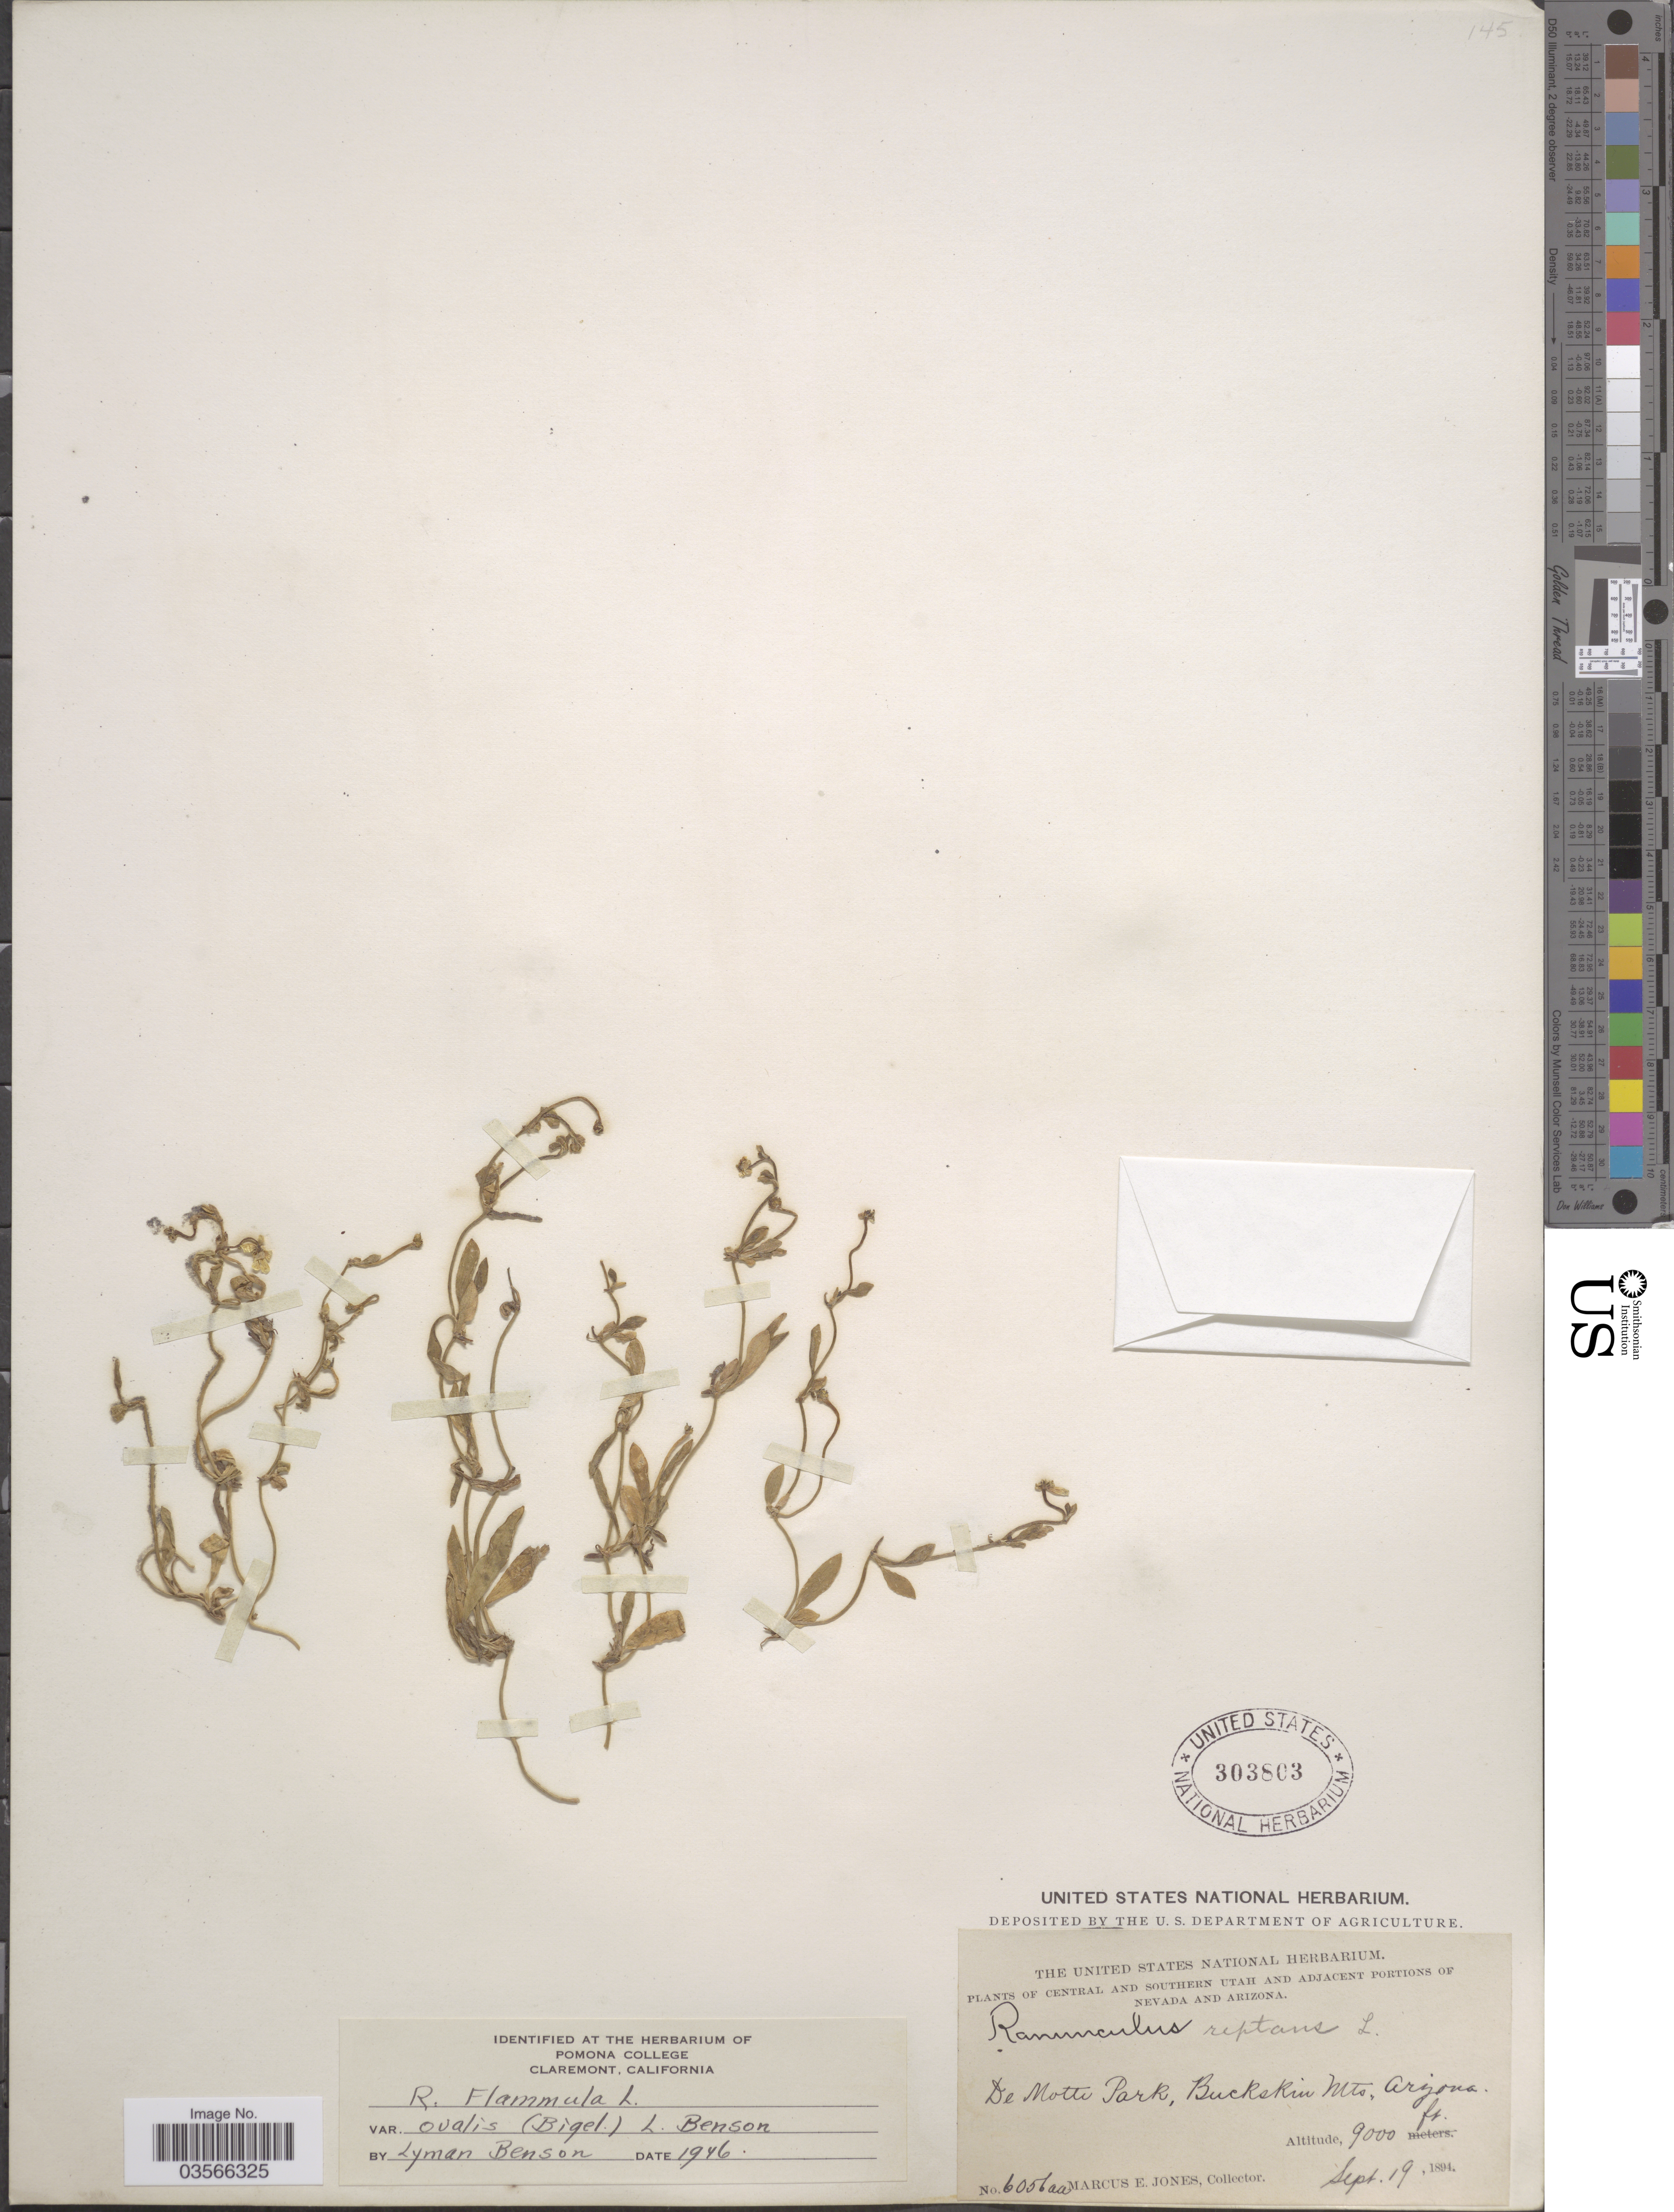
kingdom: Plantae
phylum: Tracheophyta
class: Magnoliopsida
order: Ranunculales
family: Ranunculaceae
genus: Ranunculus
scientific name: Ranunculus flammula var. ovalis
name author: (J.M. Bigelow) L.D. Benson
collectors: M. E. Jones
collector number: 6056aa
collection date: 1894-09-19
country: United States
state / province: Arizona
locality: De Motte Park, Buckskin Mts.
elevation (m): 2743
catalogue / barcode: US 303803